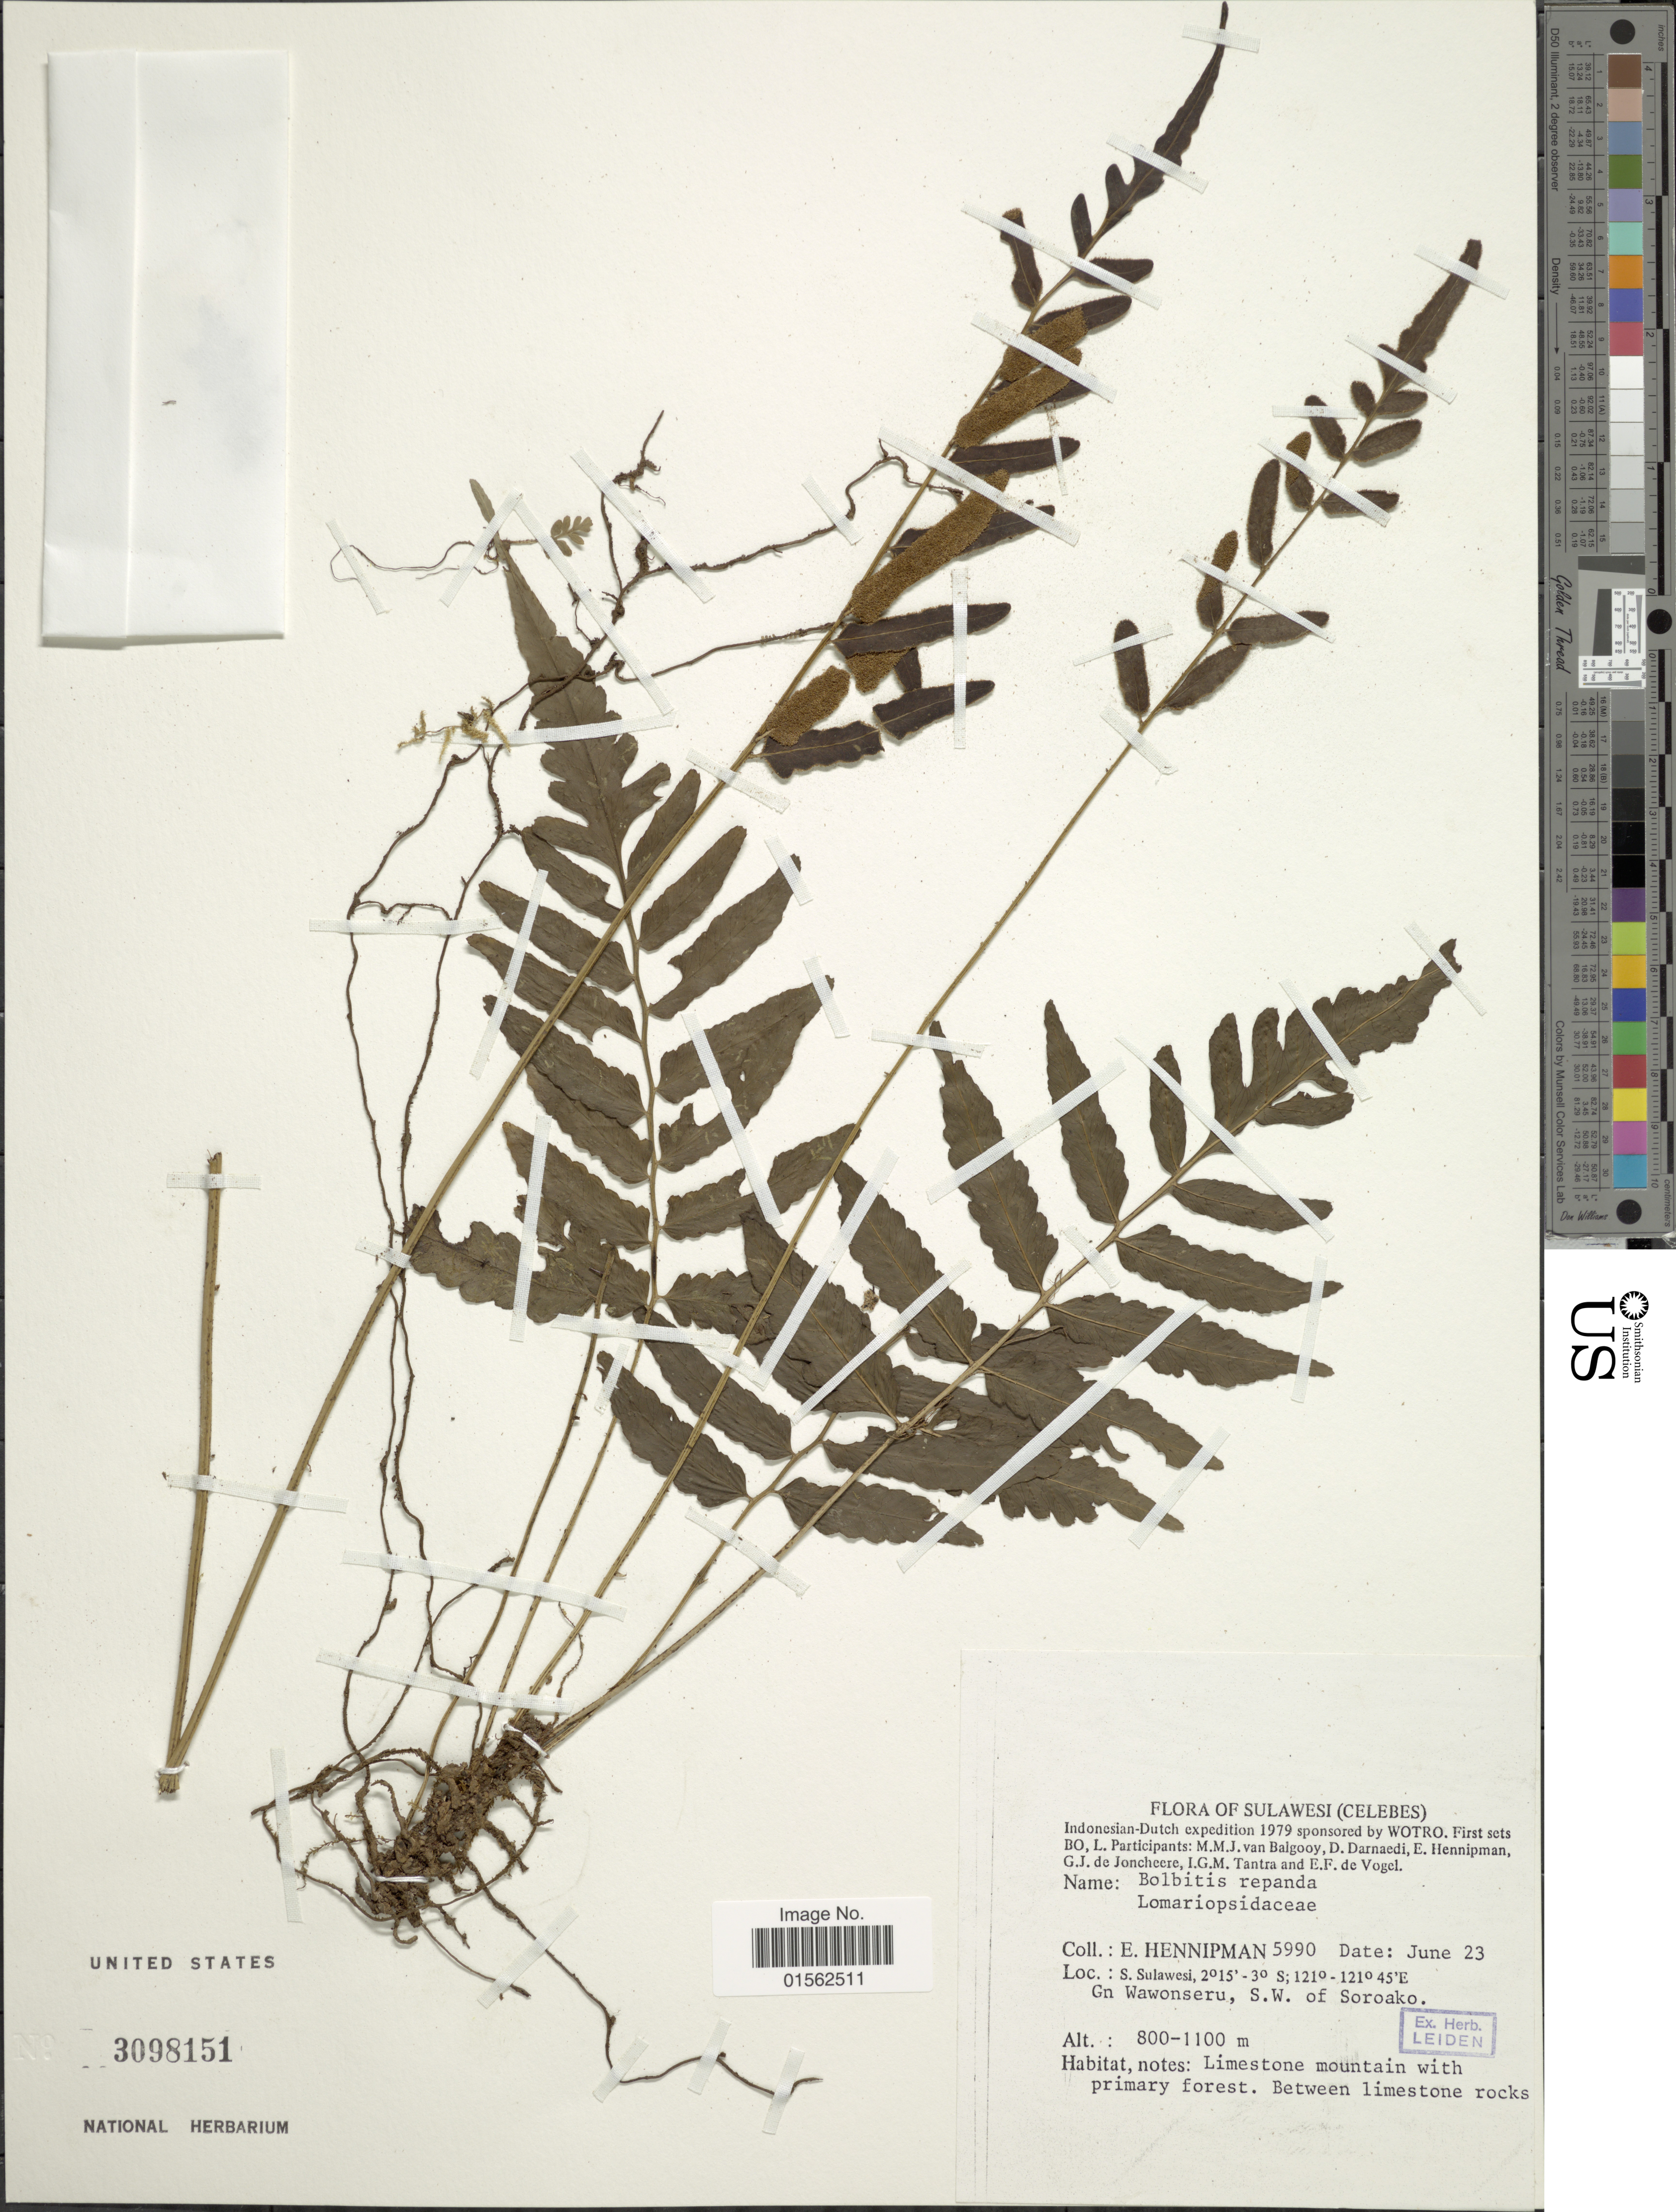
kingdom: Plantae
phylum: Tracheophyta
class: Polypodiopsida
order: Polypodiales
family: Dryopteridaceae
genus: Bolbitis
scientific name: Bolbitis repanda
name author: (Blume) Schott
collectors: E. Hennipman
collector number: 5990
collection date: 1979-06-23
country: Indonesia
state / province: Sulawesi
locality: Sulawesi (Celebes), S. Sulawesi, Gn Wawonseru, S. W. of Soroako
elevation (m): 800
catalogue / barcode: US 3098151